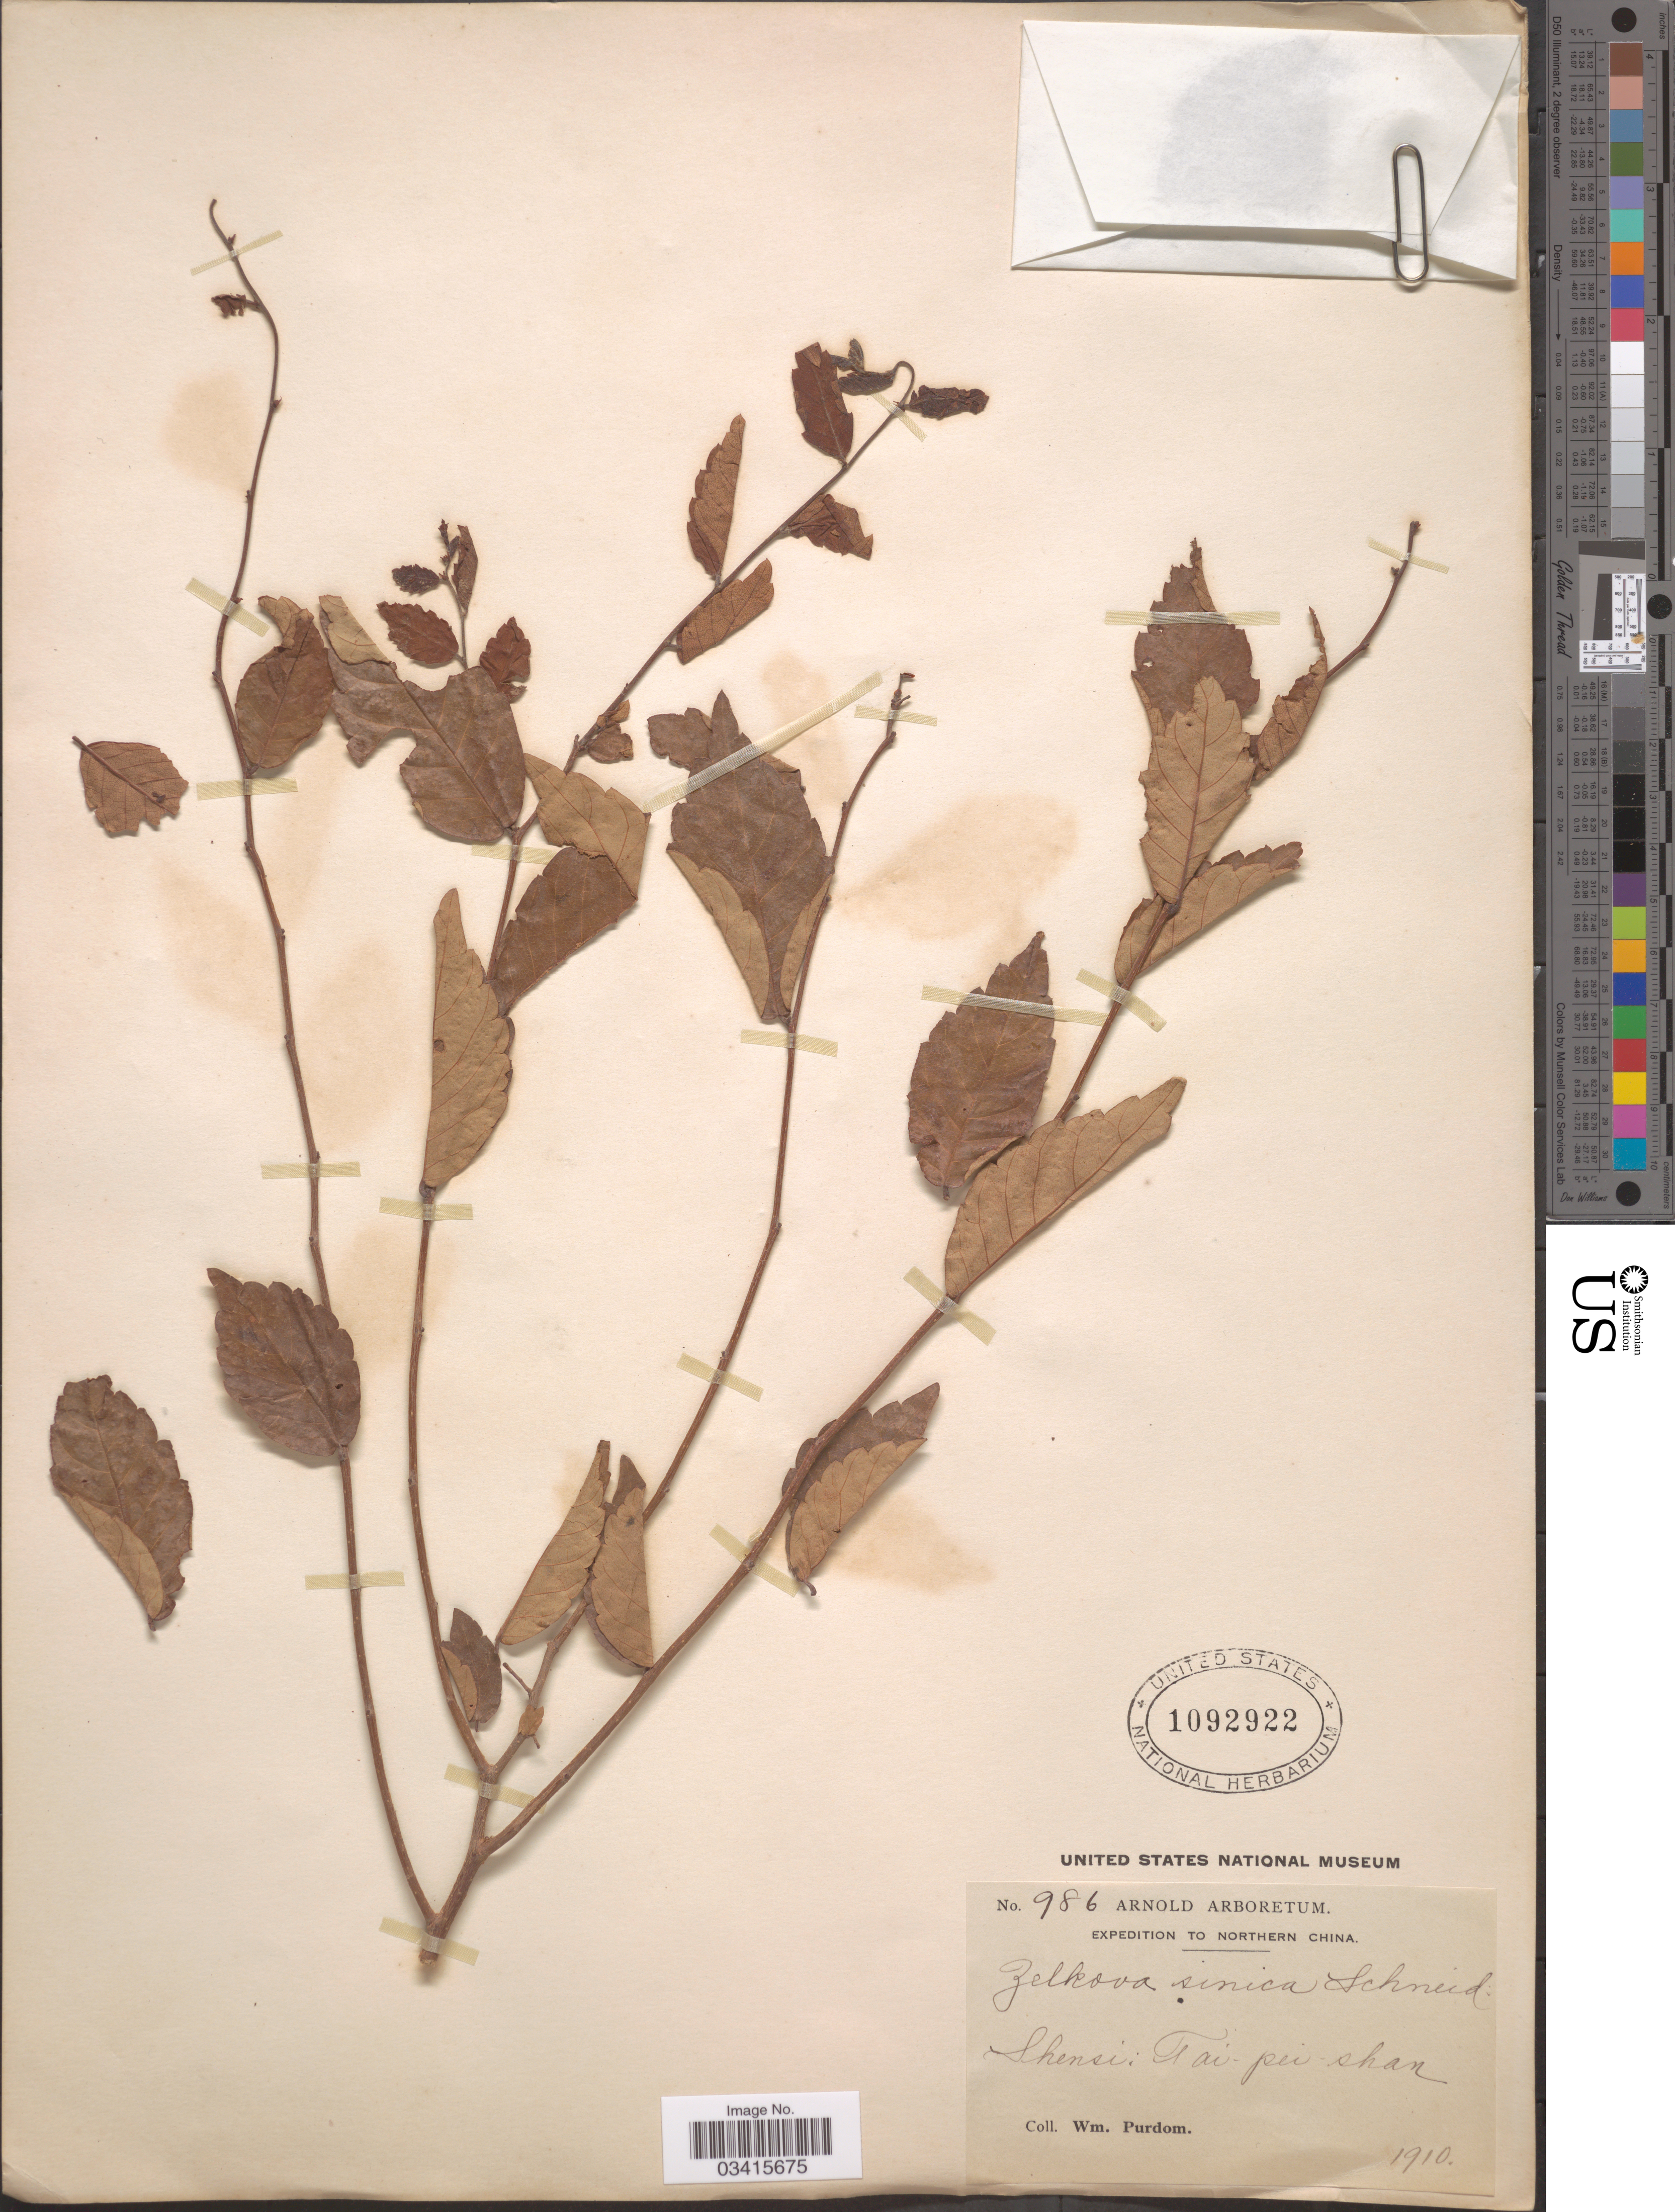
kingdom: Plantae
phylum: Tracheophyta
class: Magnoliopsida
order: Rosales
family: Ulmaceae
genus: Zelkova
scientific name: Zelkova sinica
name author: C.K. Schneid. in Sarg.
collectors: W. Purdom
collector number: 986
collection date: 1910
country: China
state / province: Shanxi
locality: Northern China. Shensi: Tai-pei-shan.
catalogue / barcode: US 1092922